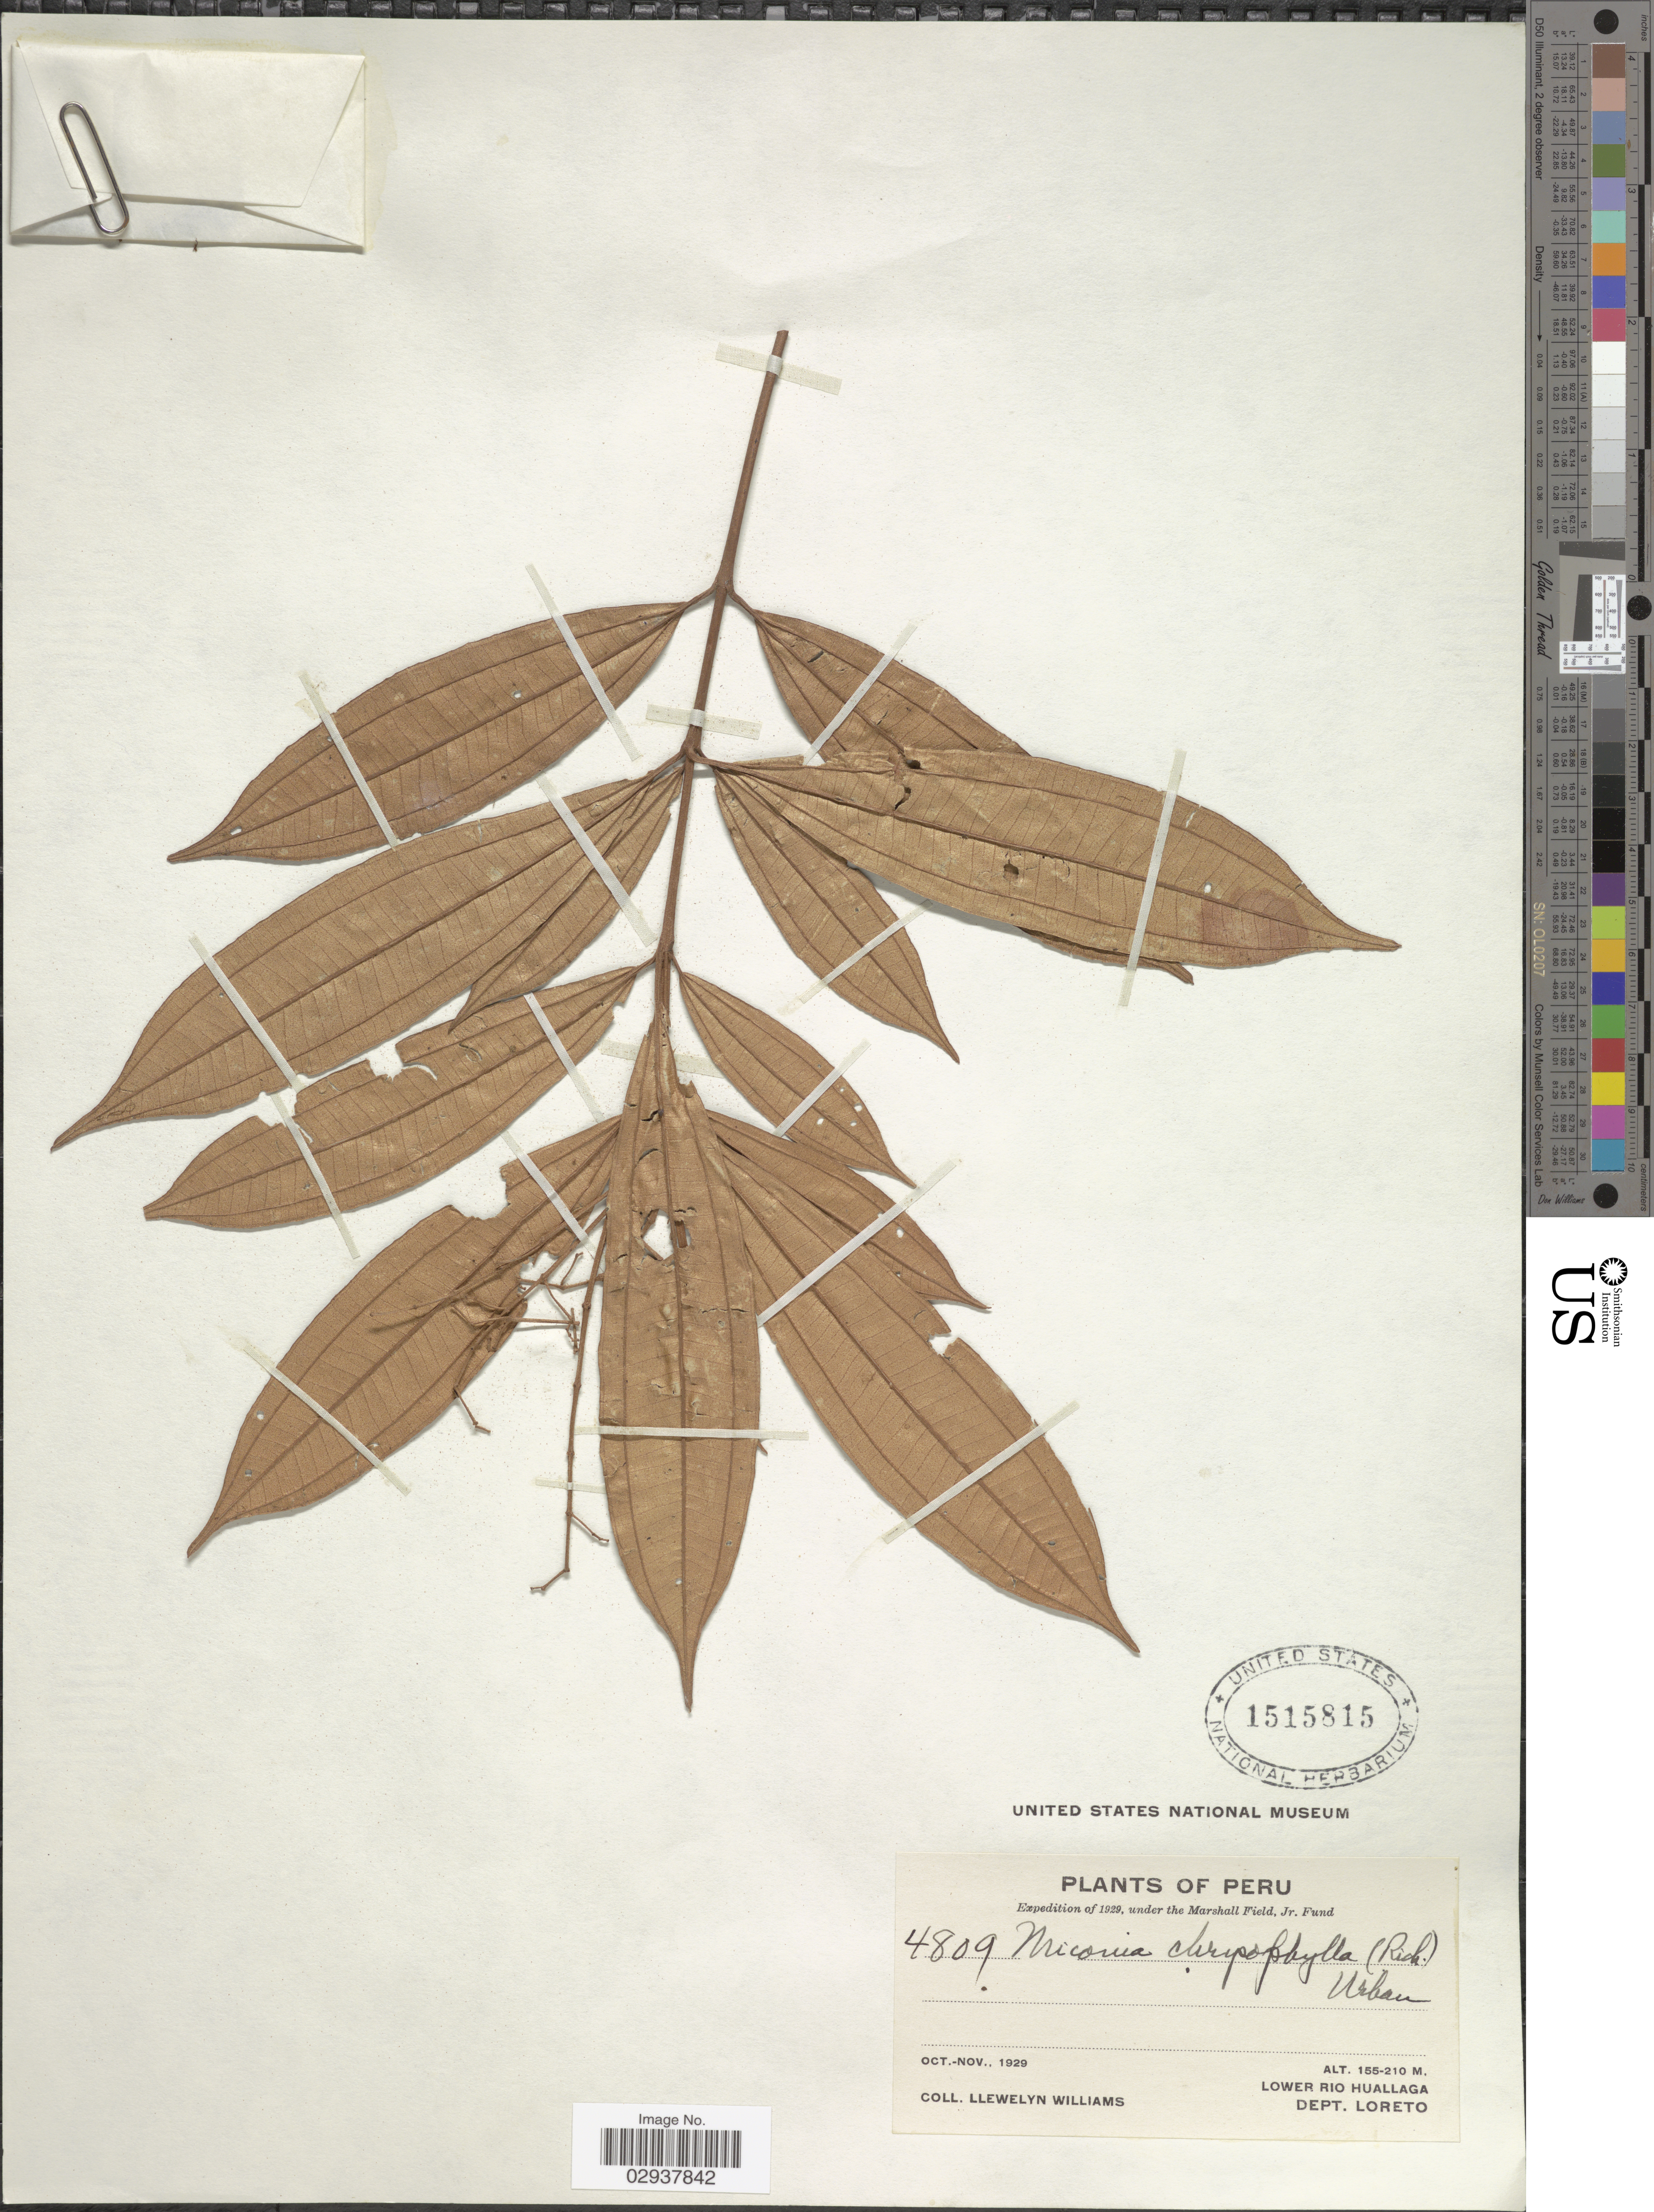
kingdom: Plantae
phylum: Tracheophyta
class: Magnoliopsida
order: Myrtales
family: Melastomataceae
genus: Miconia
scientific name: Miconia chrysophylla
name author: (Rich.) Urb.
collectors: Ll. Williams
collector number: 4809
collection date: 1929-10/1929-11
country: Peru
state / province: Loreto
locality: Lower Rio Huallaga. Dept. Loreto.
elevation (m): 155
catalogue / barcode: US 1515815